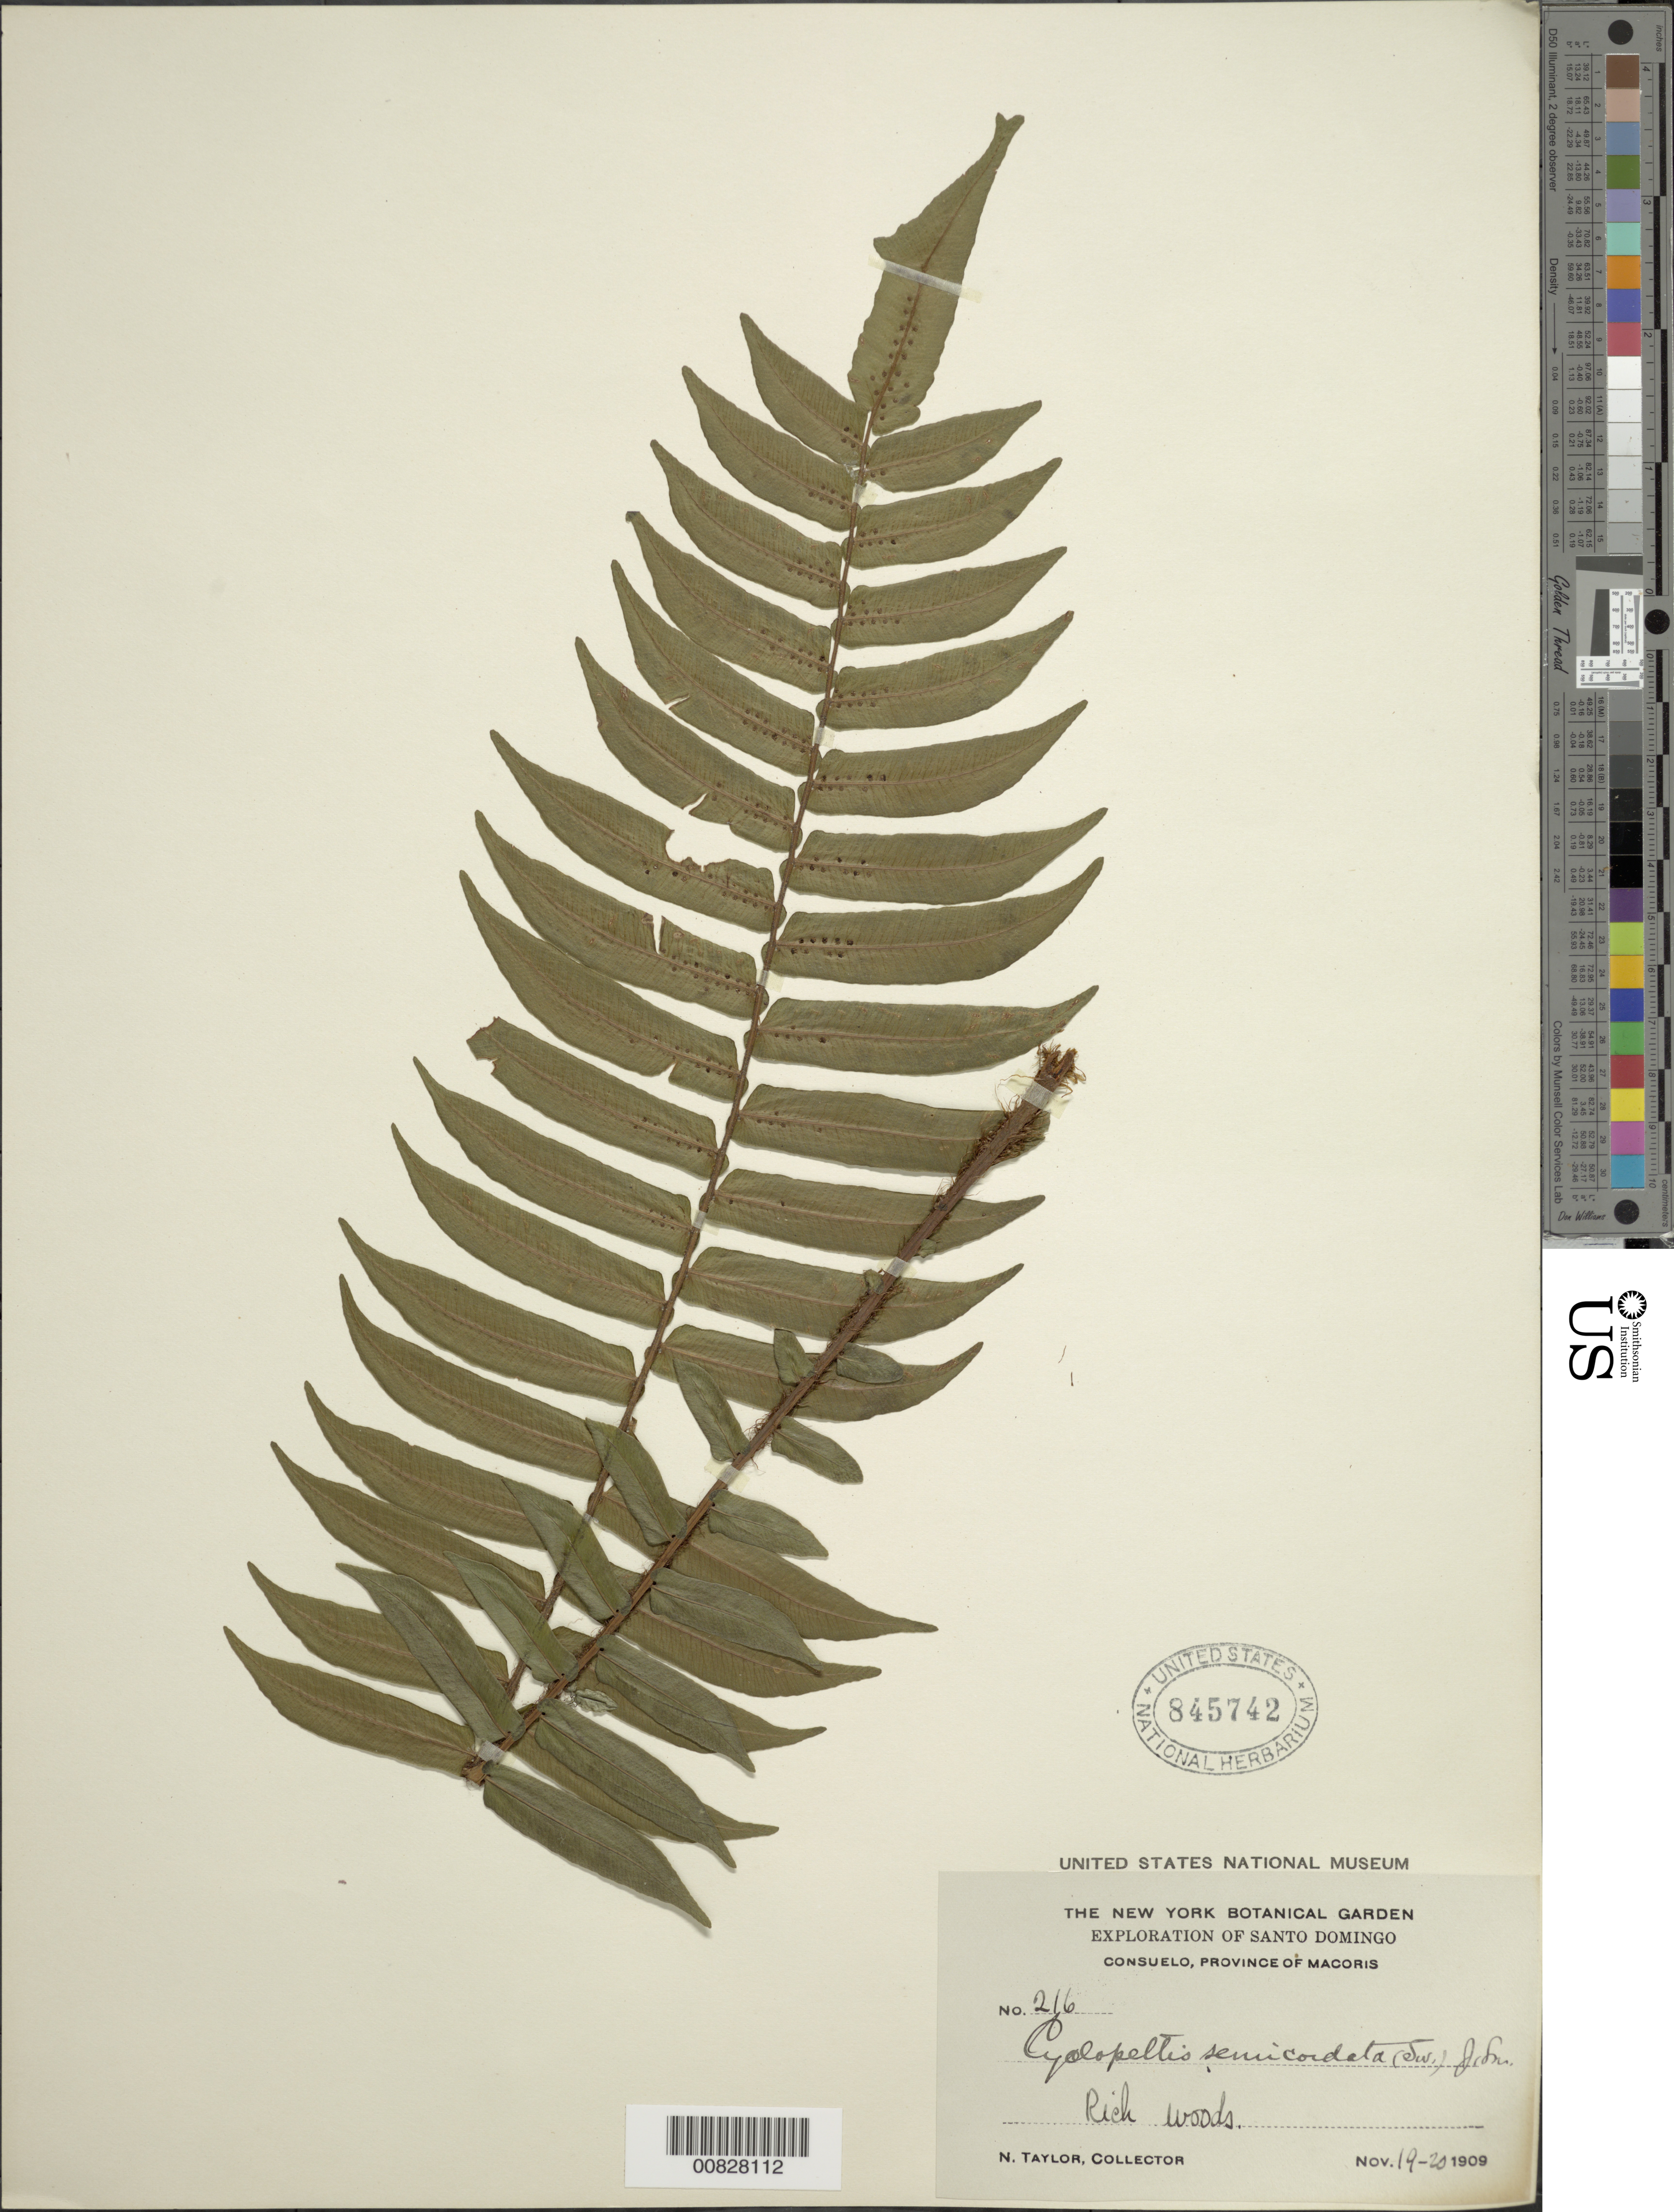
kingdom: Plantae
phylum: Tracheophyta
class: Polypodiopsida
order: Polypodiales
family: Lomariopsidaceae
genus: Cyclopeltis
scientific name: Cyclopeltis semicordata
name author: (Sw.) J. Sm.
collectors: N. Taylor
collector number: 216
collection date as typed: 19 Nov 1909 to 20 Nov 1909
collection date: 1909-11-19/1909-11-20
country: Dominican Republic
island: Hispaniola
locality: Prov. Macoris, Consuelo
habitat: Rich woods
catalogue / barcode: US 845742